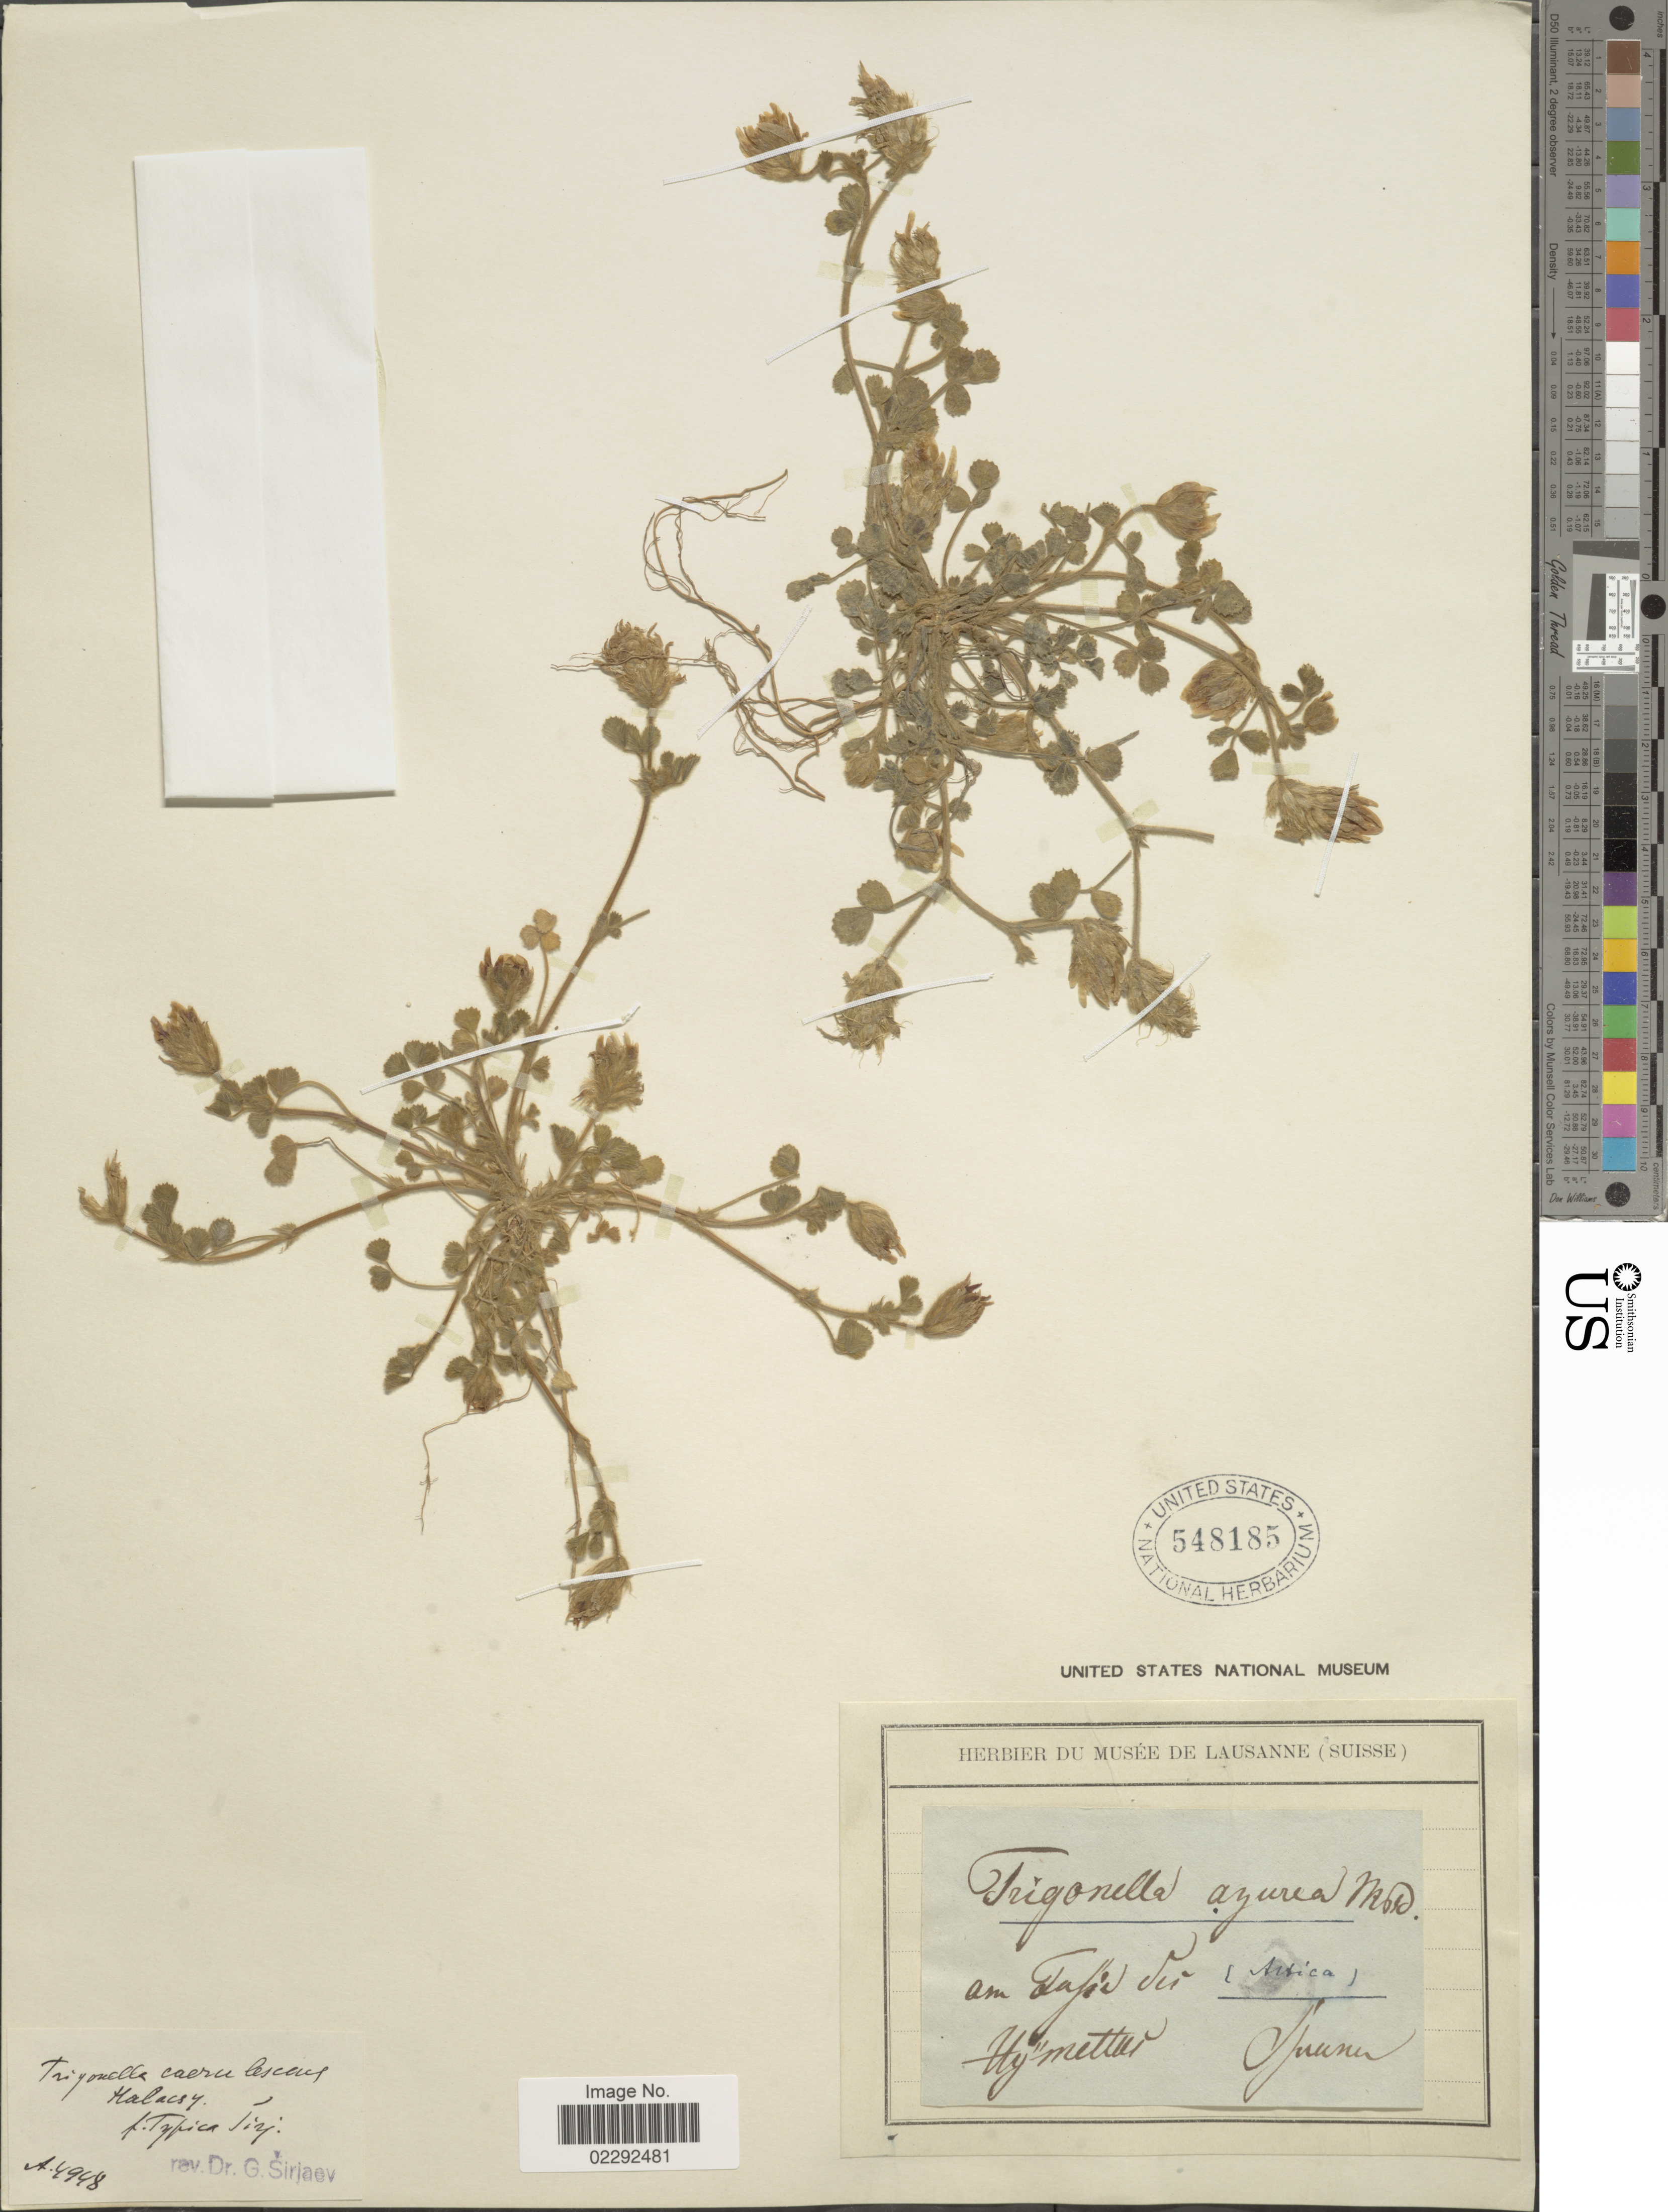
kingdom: Plantae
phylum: Tracheophyta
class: Magnoliopsida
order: Fabales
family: Fabaceae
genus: Trigonella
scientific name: Trigonella coerulescens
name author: Halácsy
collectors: Spruner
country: Greece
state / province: Attica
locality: Am Tapi der (Attica) Hymettus.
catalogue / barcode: US 548185